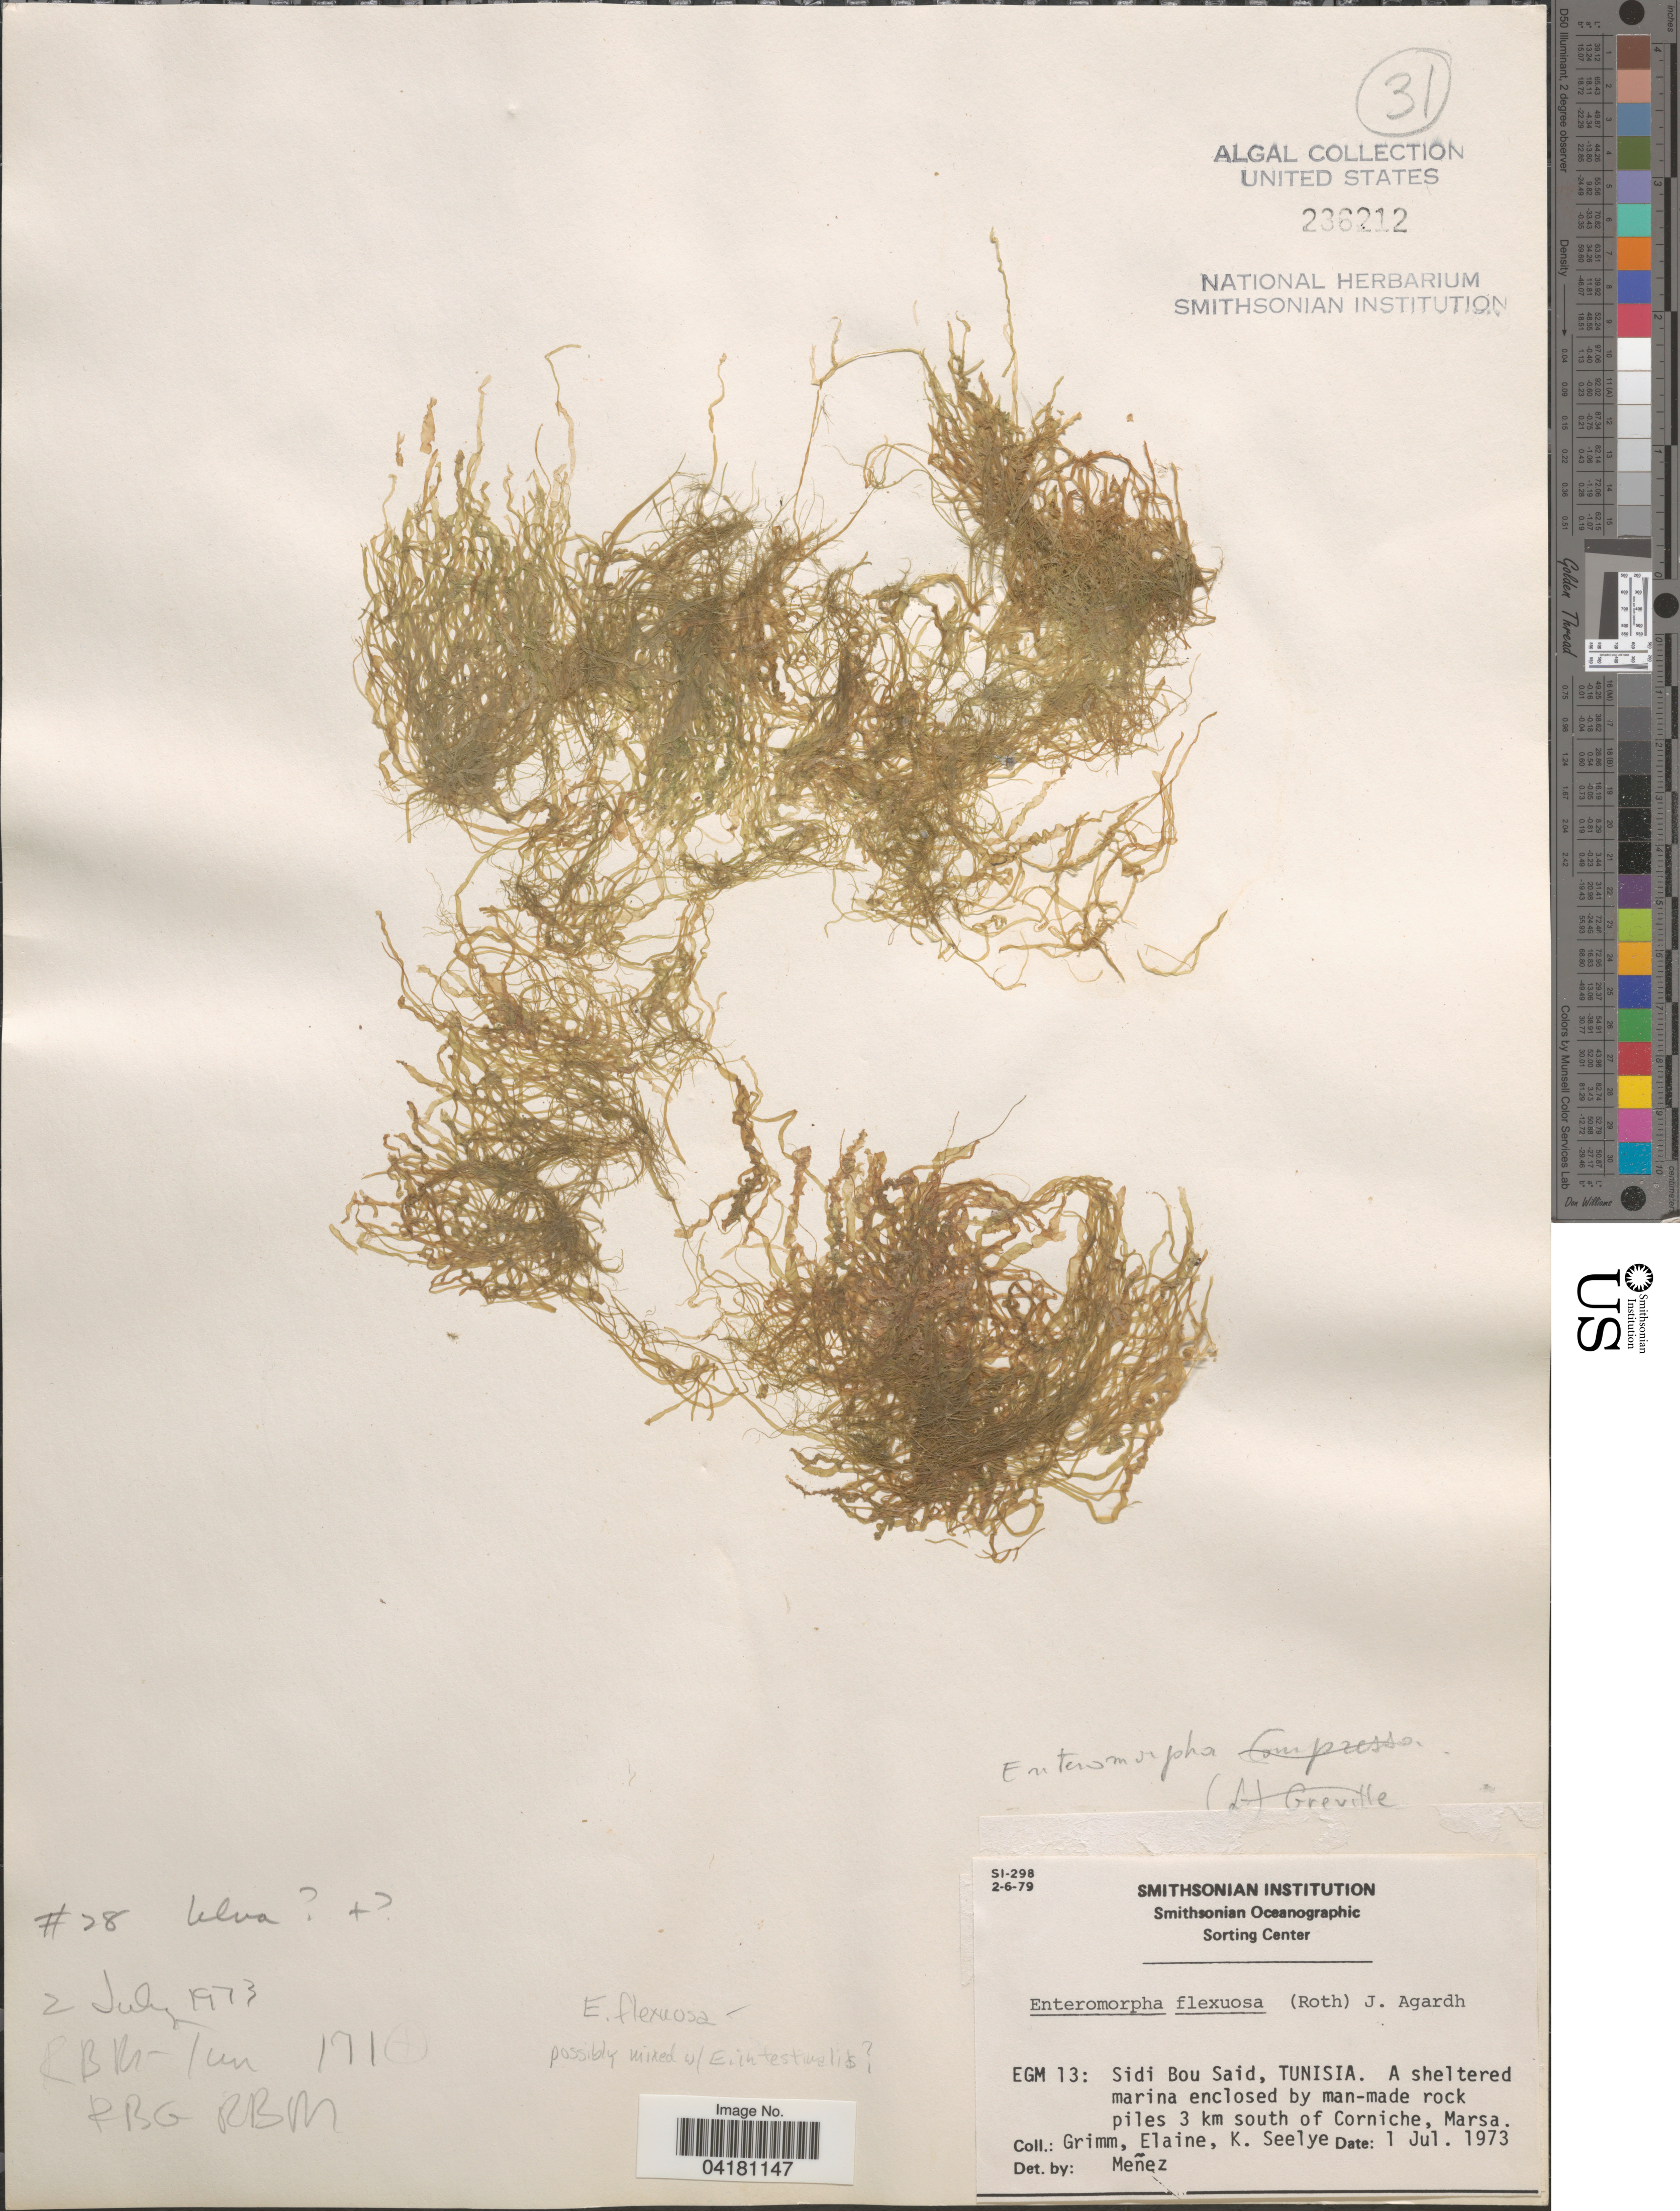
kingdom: Plantae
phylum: Chlorophyta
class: Ulvophyceae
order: Ulvales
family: Ulvaceae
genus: Ulva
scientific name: Ulva flexuosa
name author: Wulfen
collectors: Grimm, E. Seelye & K. Seelye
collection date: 1973-07-01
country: Tunisia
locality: EGM 13: Sidi Bou Said. A sheltered marina enclosed by man-made rock piles 3 km south of Corniche, Marsa.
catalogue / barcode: US 236212